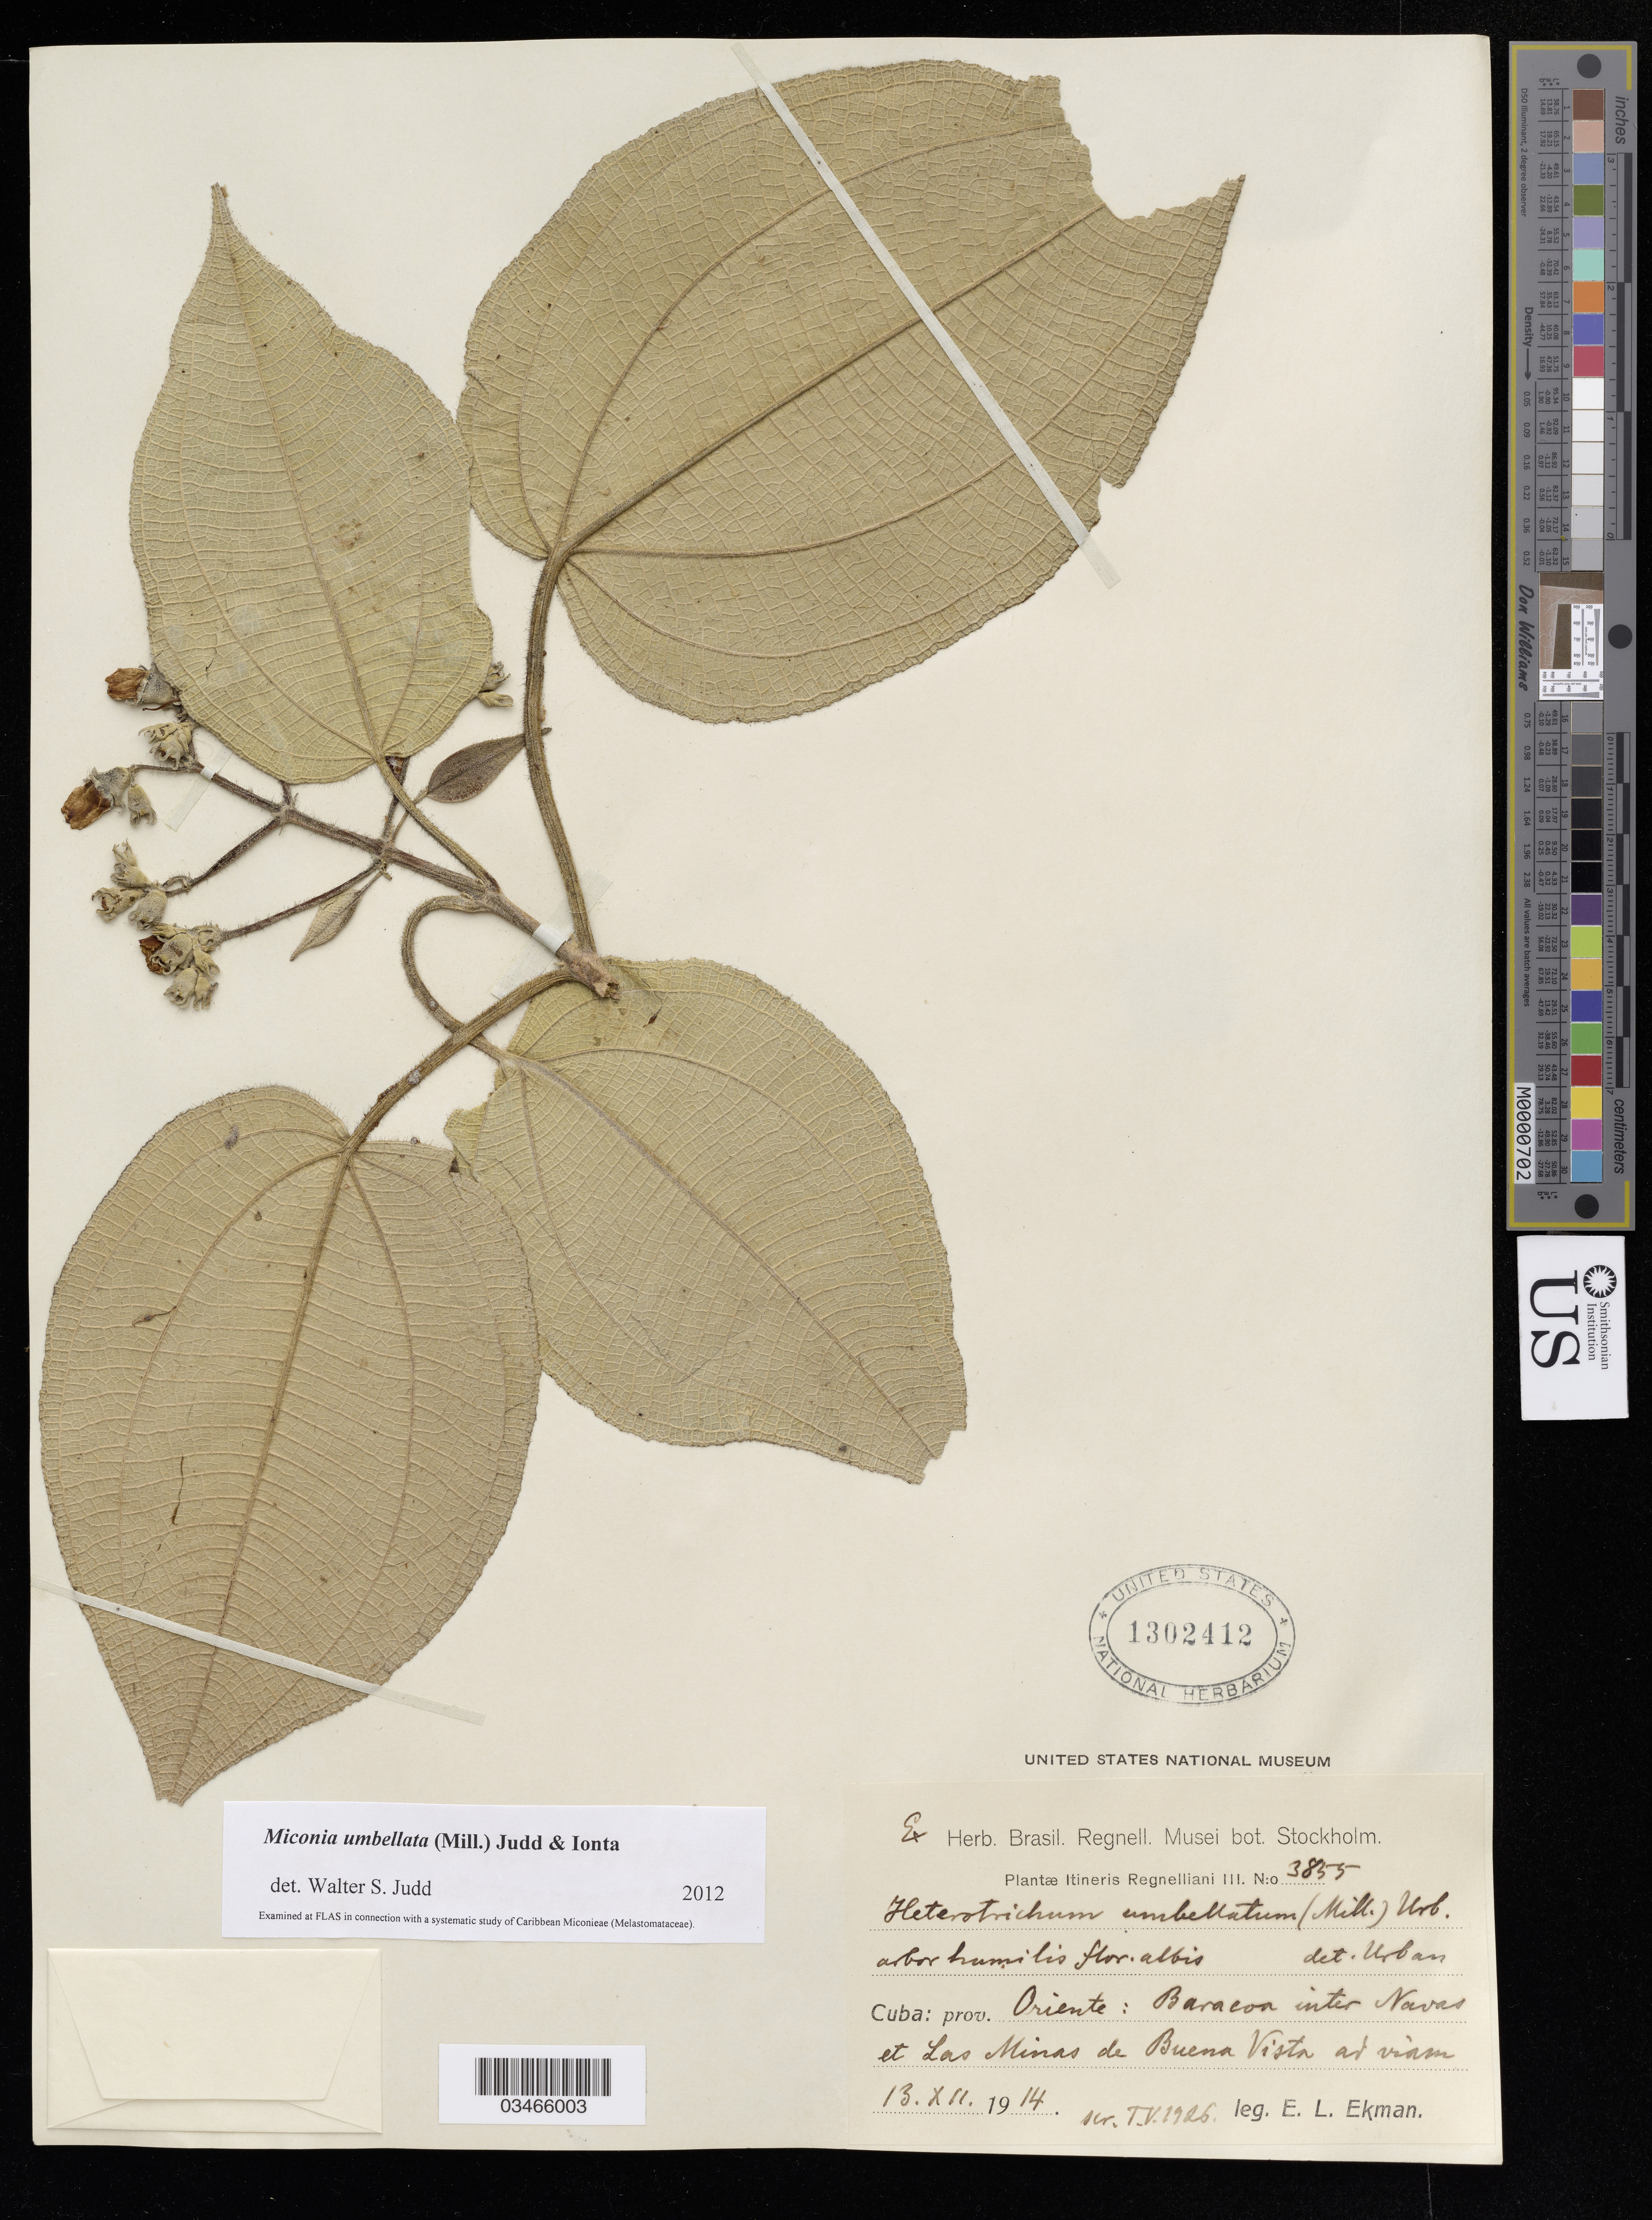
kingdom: Plantae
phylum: Tracheophyta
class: Magnoliopsida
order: Myrtales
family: Melastomataceae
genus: Miconia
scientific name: Miconia umbellata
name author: (Mill.) Judd & Ionta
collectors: E. L. Ekman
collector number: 3855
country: Cuba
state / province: Oriente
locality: Cuba: prov. Cuba, Baracon inter Navas et Las Minas de Buena Vista at viam.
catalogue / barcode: US 1302412